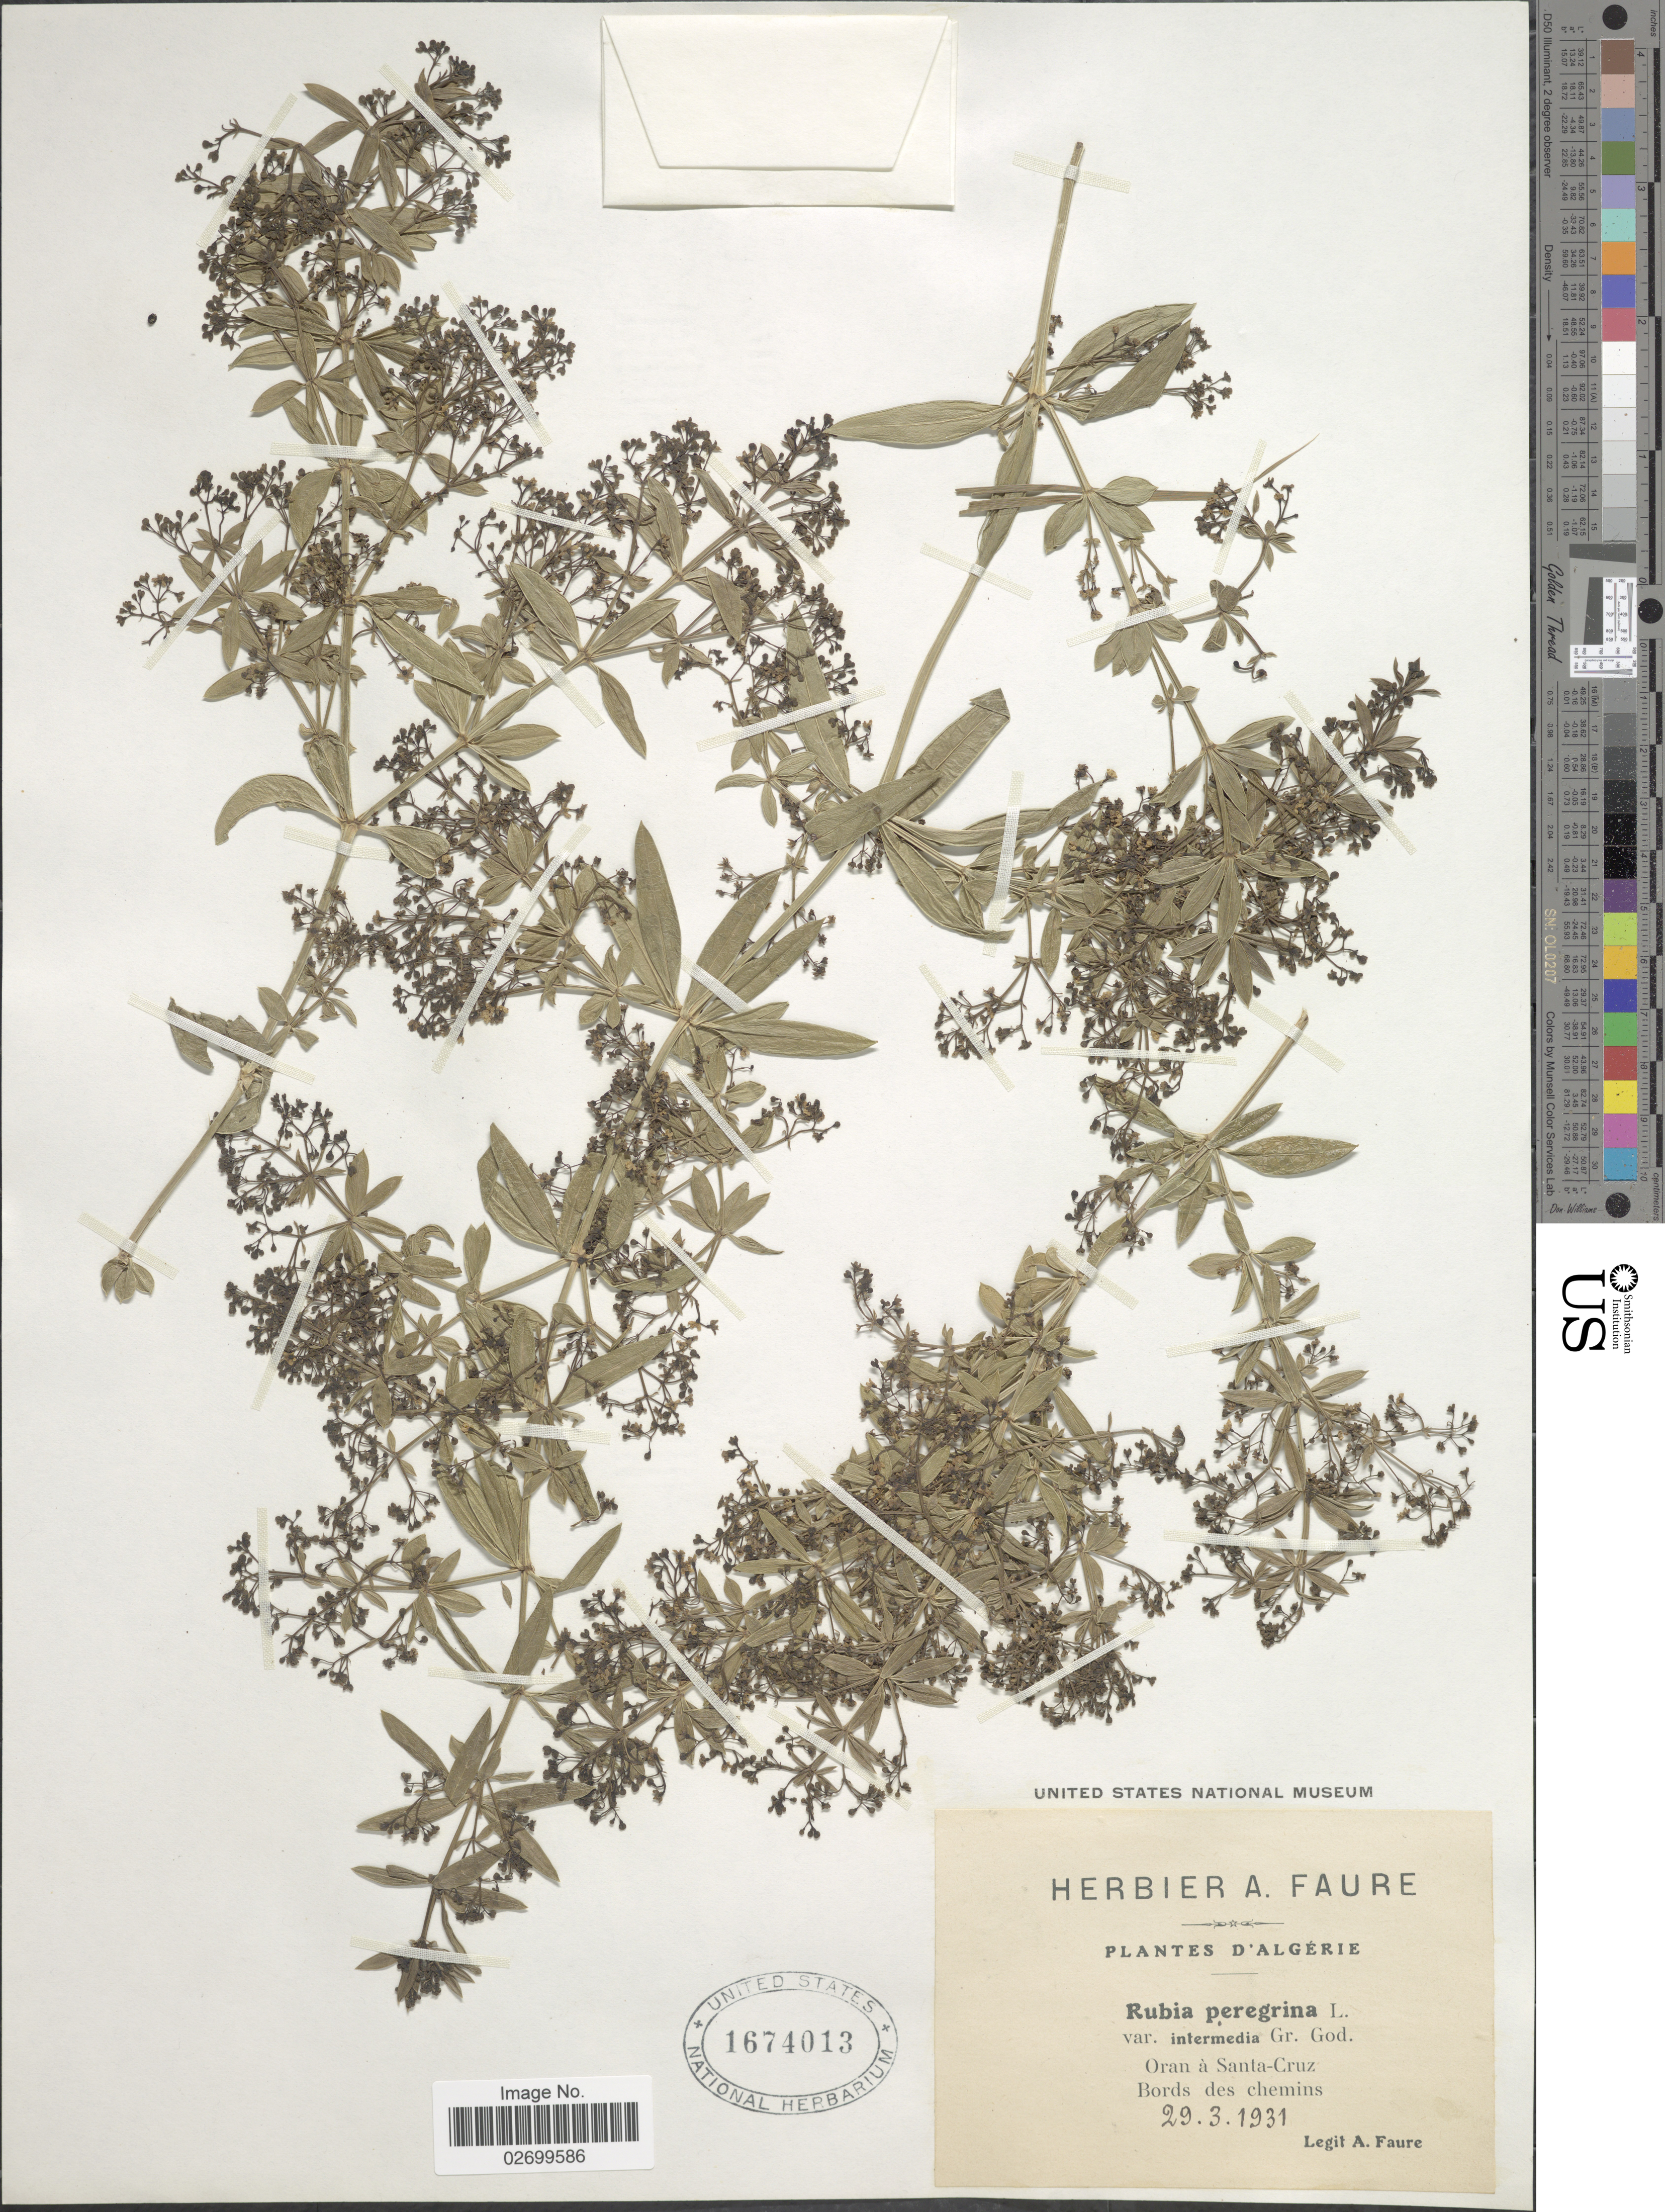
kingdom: Plantae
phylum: Tracheophyta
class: Magnoliopsida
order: Gentianales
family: Rubiaceae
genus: Rubia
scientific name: Rubia peregrina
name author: L.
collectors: A. Faure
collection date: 1931-03-29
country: Algeria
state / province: Oran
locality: Algerie, Oran a Santa Cruz, Bords des chemins.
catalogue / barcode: US 1674013